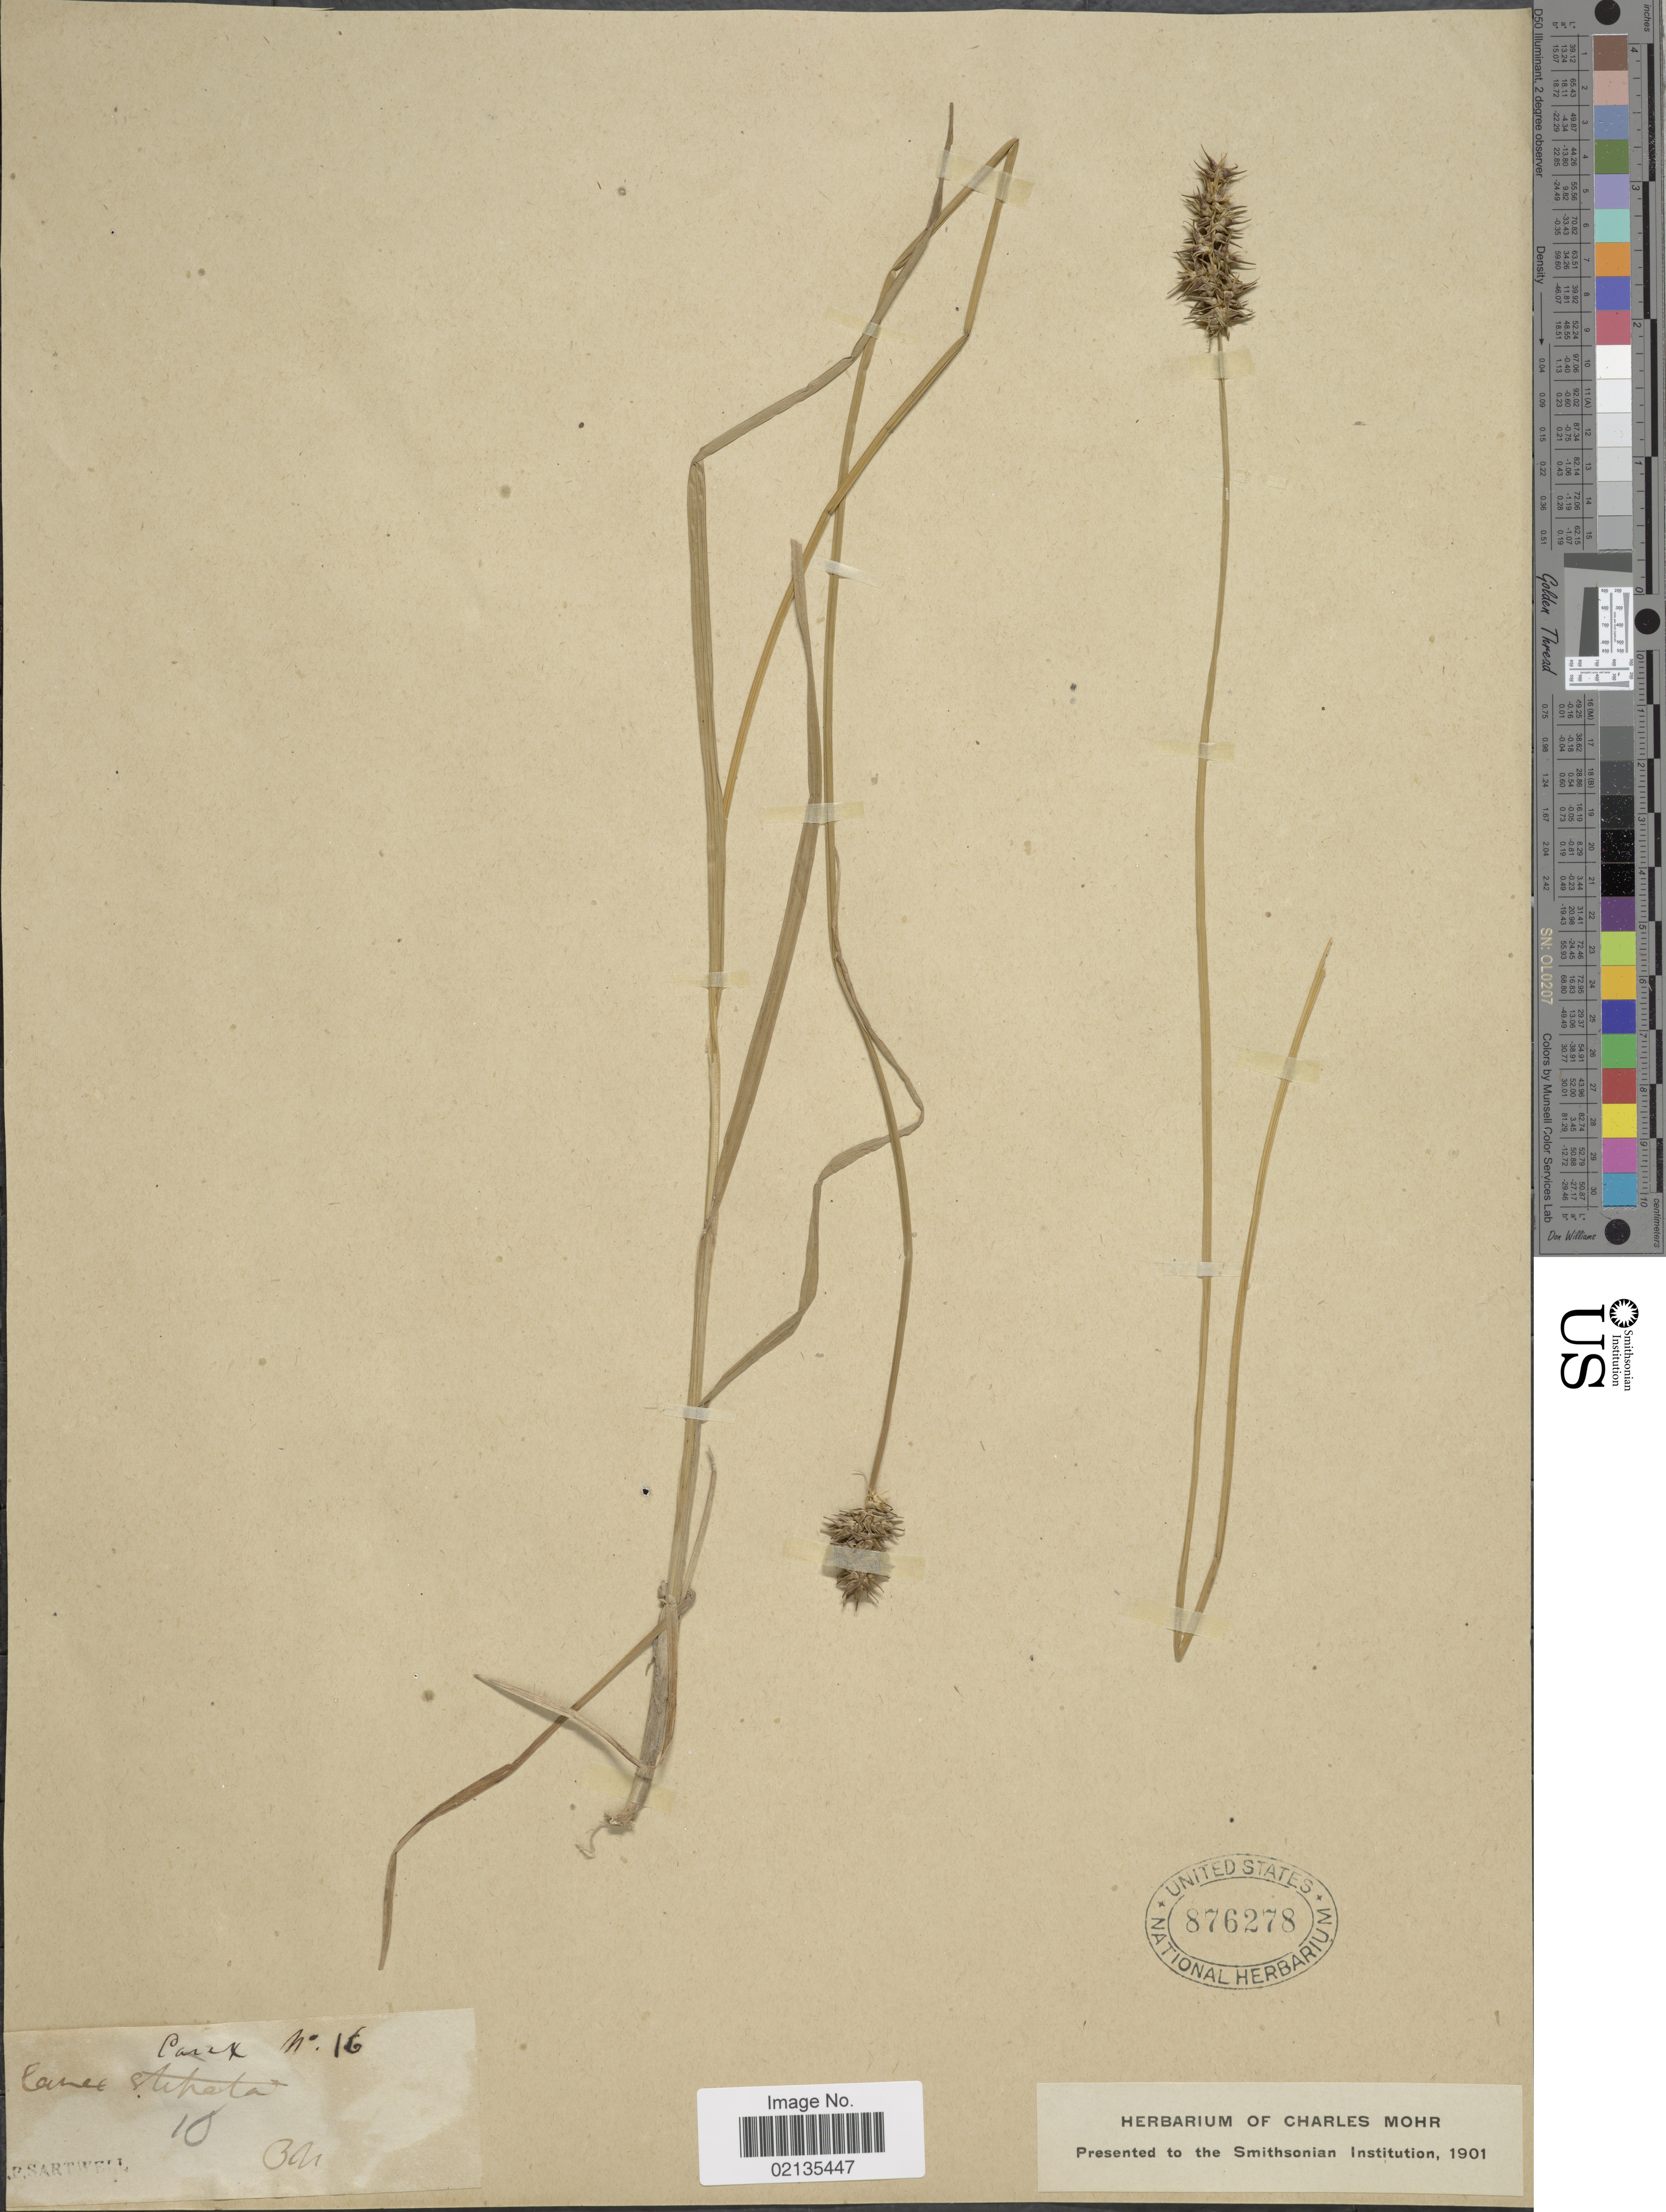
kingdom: Plantae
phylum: Tracheophyta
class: Liliopsida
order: Poales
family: Cyperaceae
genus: Carex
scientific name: Carex stipata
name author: Muhl. ex Willd.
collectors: H. P. Sartwell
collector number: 16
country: United States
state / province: New York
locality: Penn Yan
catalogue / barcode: US 876278